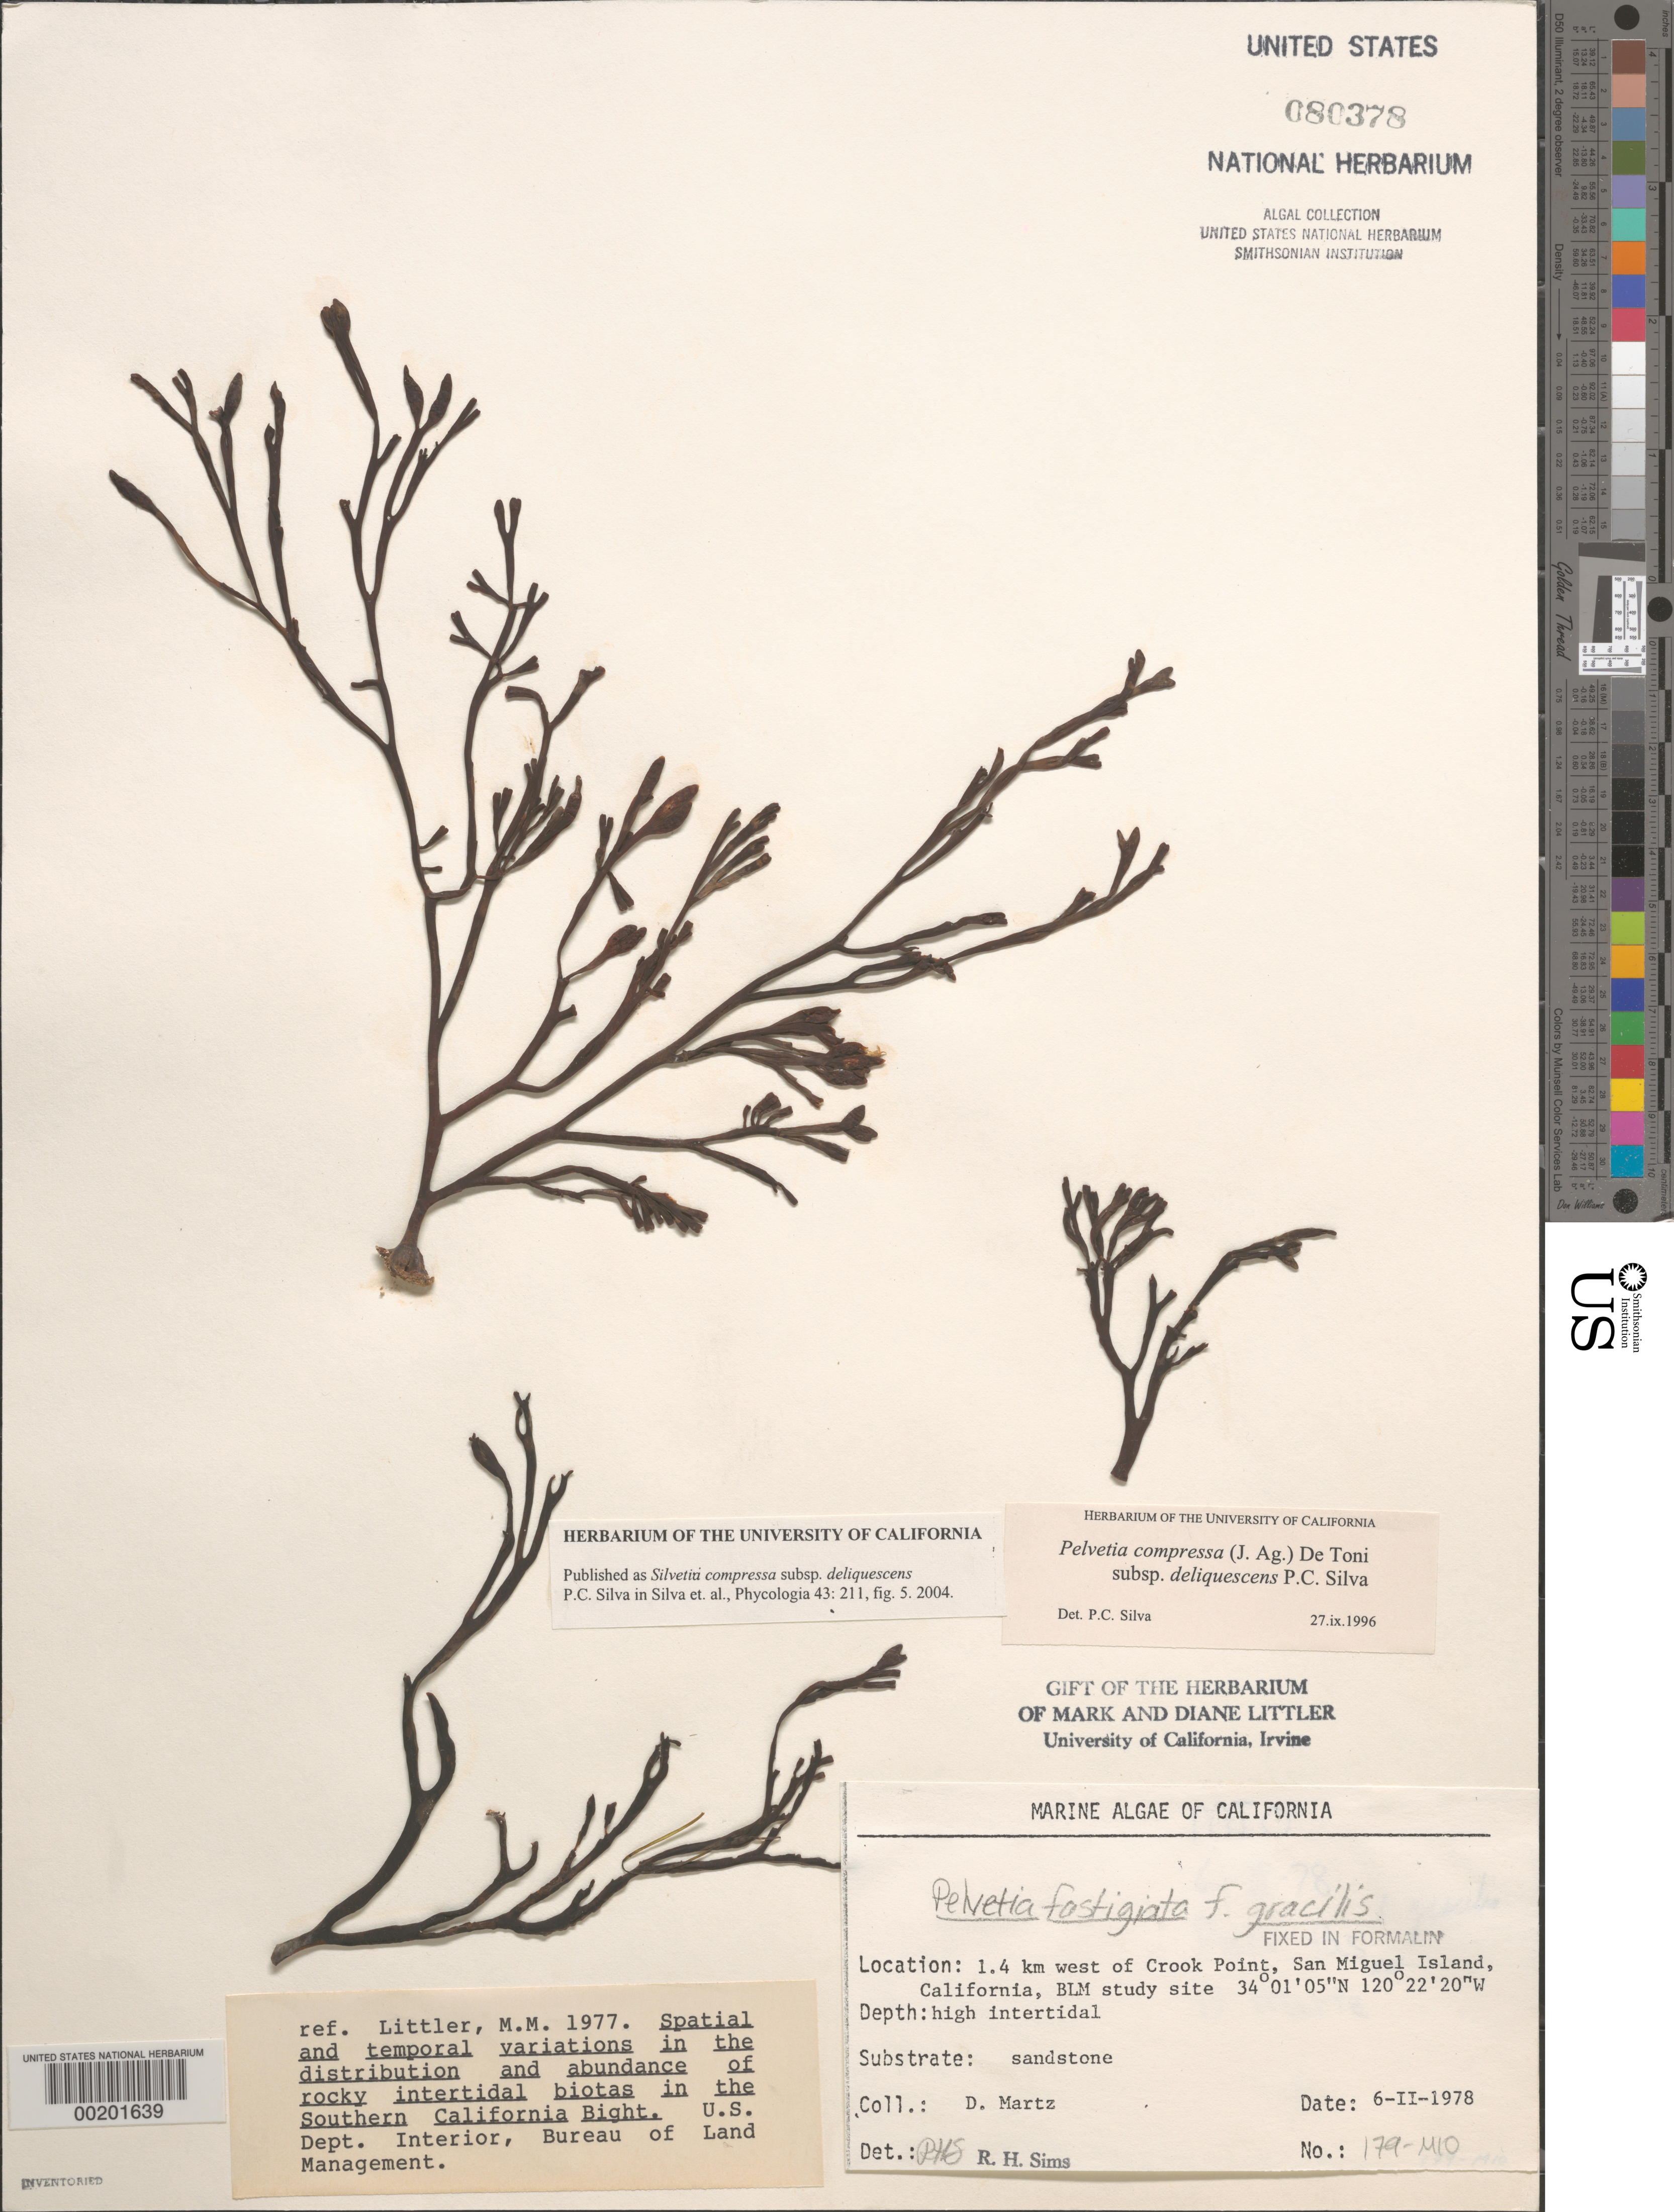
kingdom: Chromista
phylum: Ochrophyta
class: Phaeophyceae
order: Fucales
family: Fucaceae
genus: Silvetia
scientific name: Silvetia compressa subsp. deliquescens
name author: P.C. Silva in P.C. Silva et al.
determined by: Silva, P. C.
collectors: D. Martz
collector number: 179-MIO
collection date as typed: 06 Feb 1978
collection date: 1978-02-06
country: United States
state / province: California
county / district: Santa Barbara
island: San Miguel Island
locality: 1.4 km west of Crook Point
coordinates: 34 01'05"N, 120 22'20"W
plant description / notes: BLM-SOCALBIGHT Rocky Intertidal Survey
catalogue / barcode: US 80378